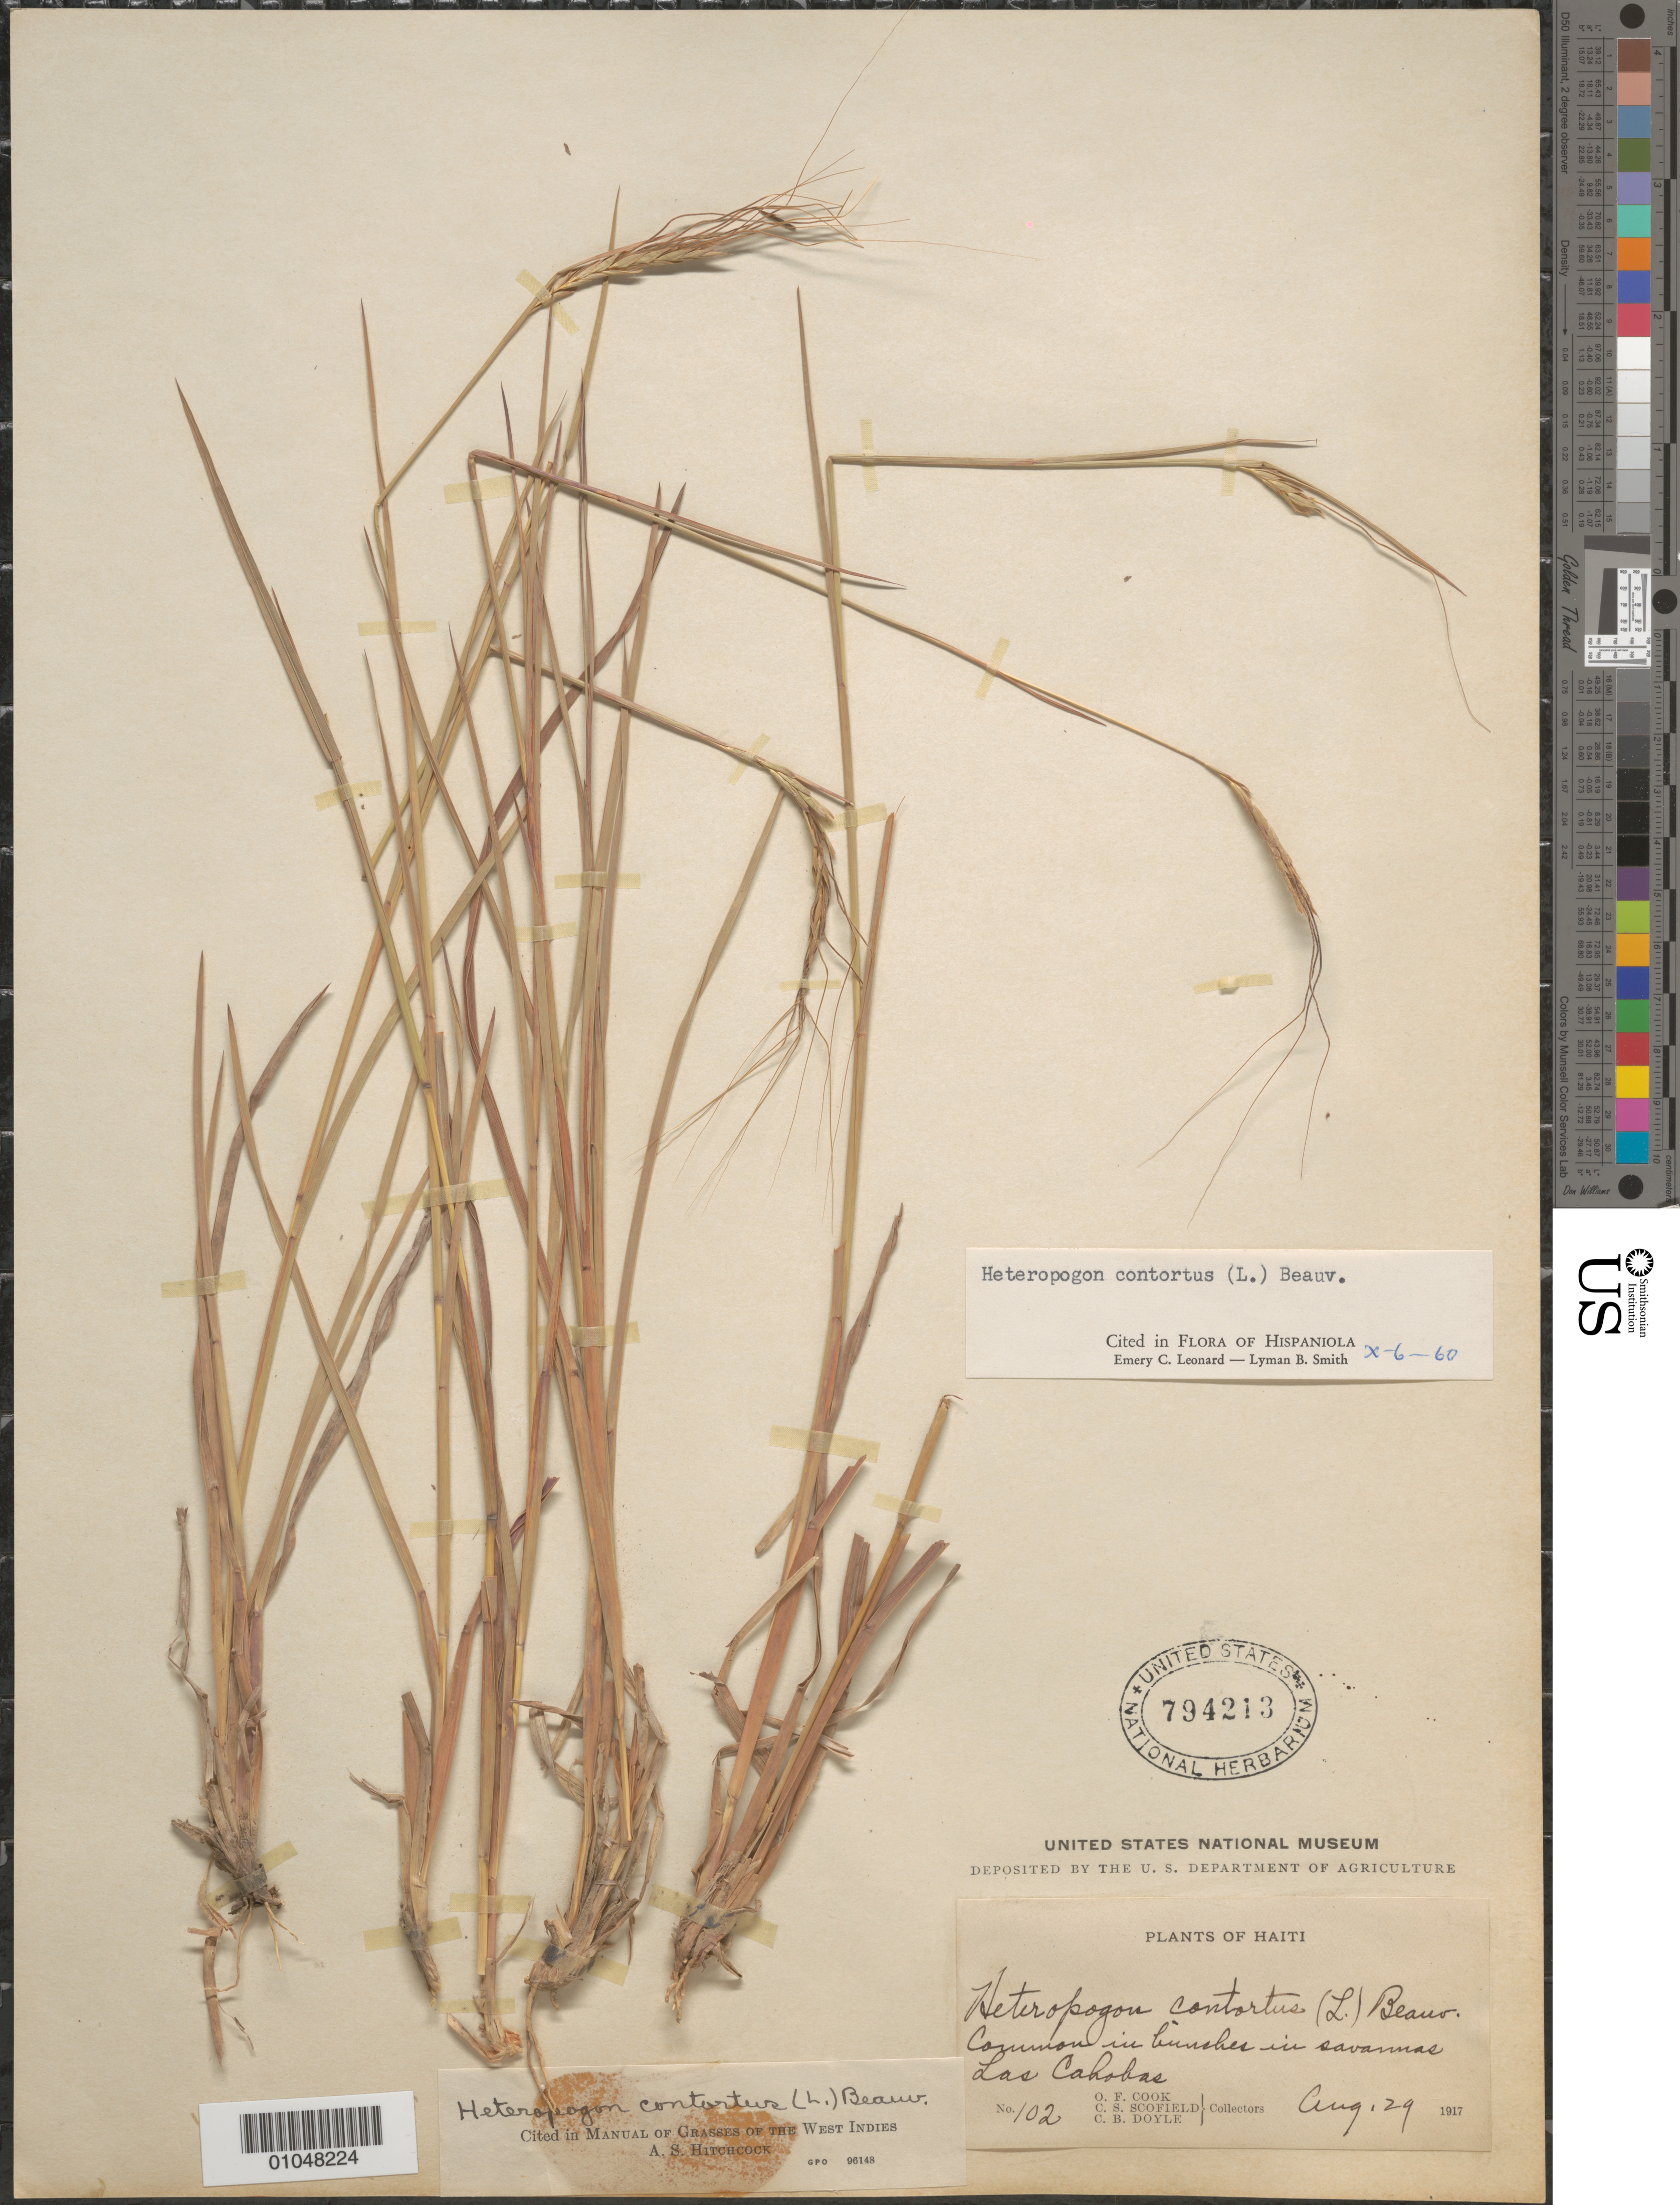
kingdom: Plantae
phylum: Tracheophyta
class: Liliopsida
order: Poales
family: Poaceae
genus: Heteropogon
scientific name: Heteropogon contortus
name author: (L.) P. Beauv. ex Roem. & Schult.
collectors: O. F. Cook, C. Scofield & C. Doyle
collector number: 102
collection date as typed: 29 Aug 1917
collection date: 1917-08-29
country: Haiti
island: Hispaniola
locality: Las Cohobas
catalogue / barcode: US 794213